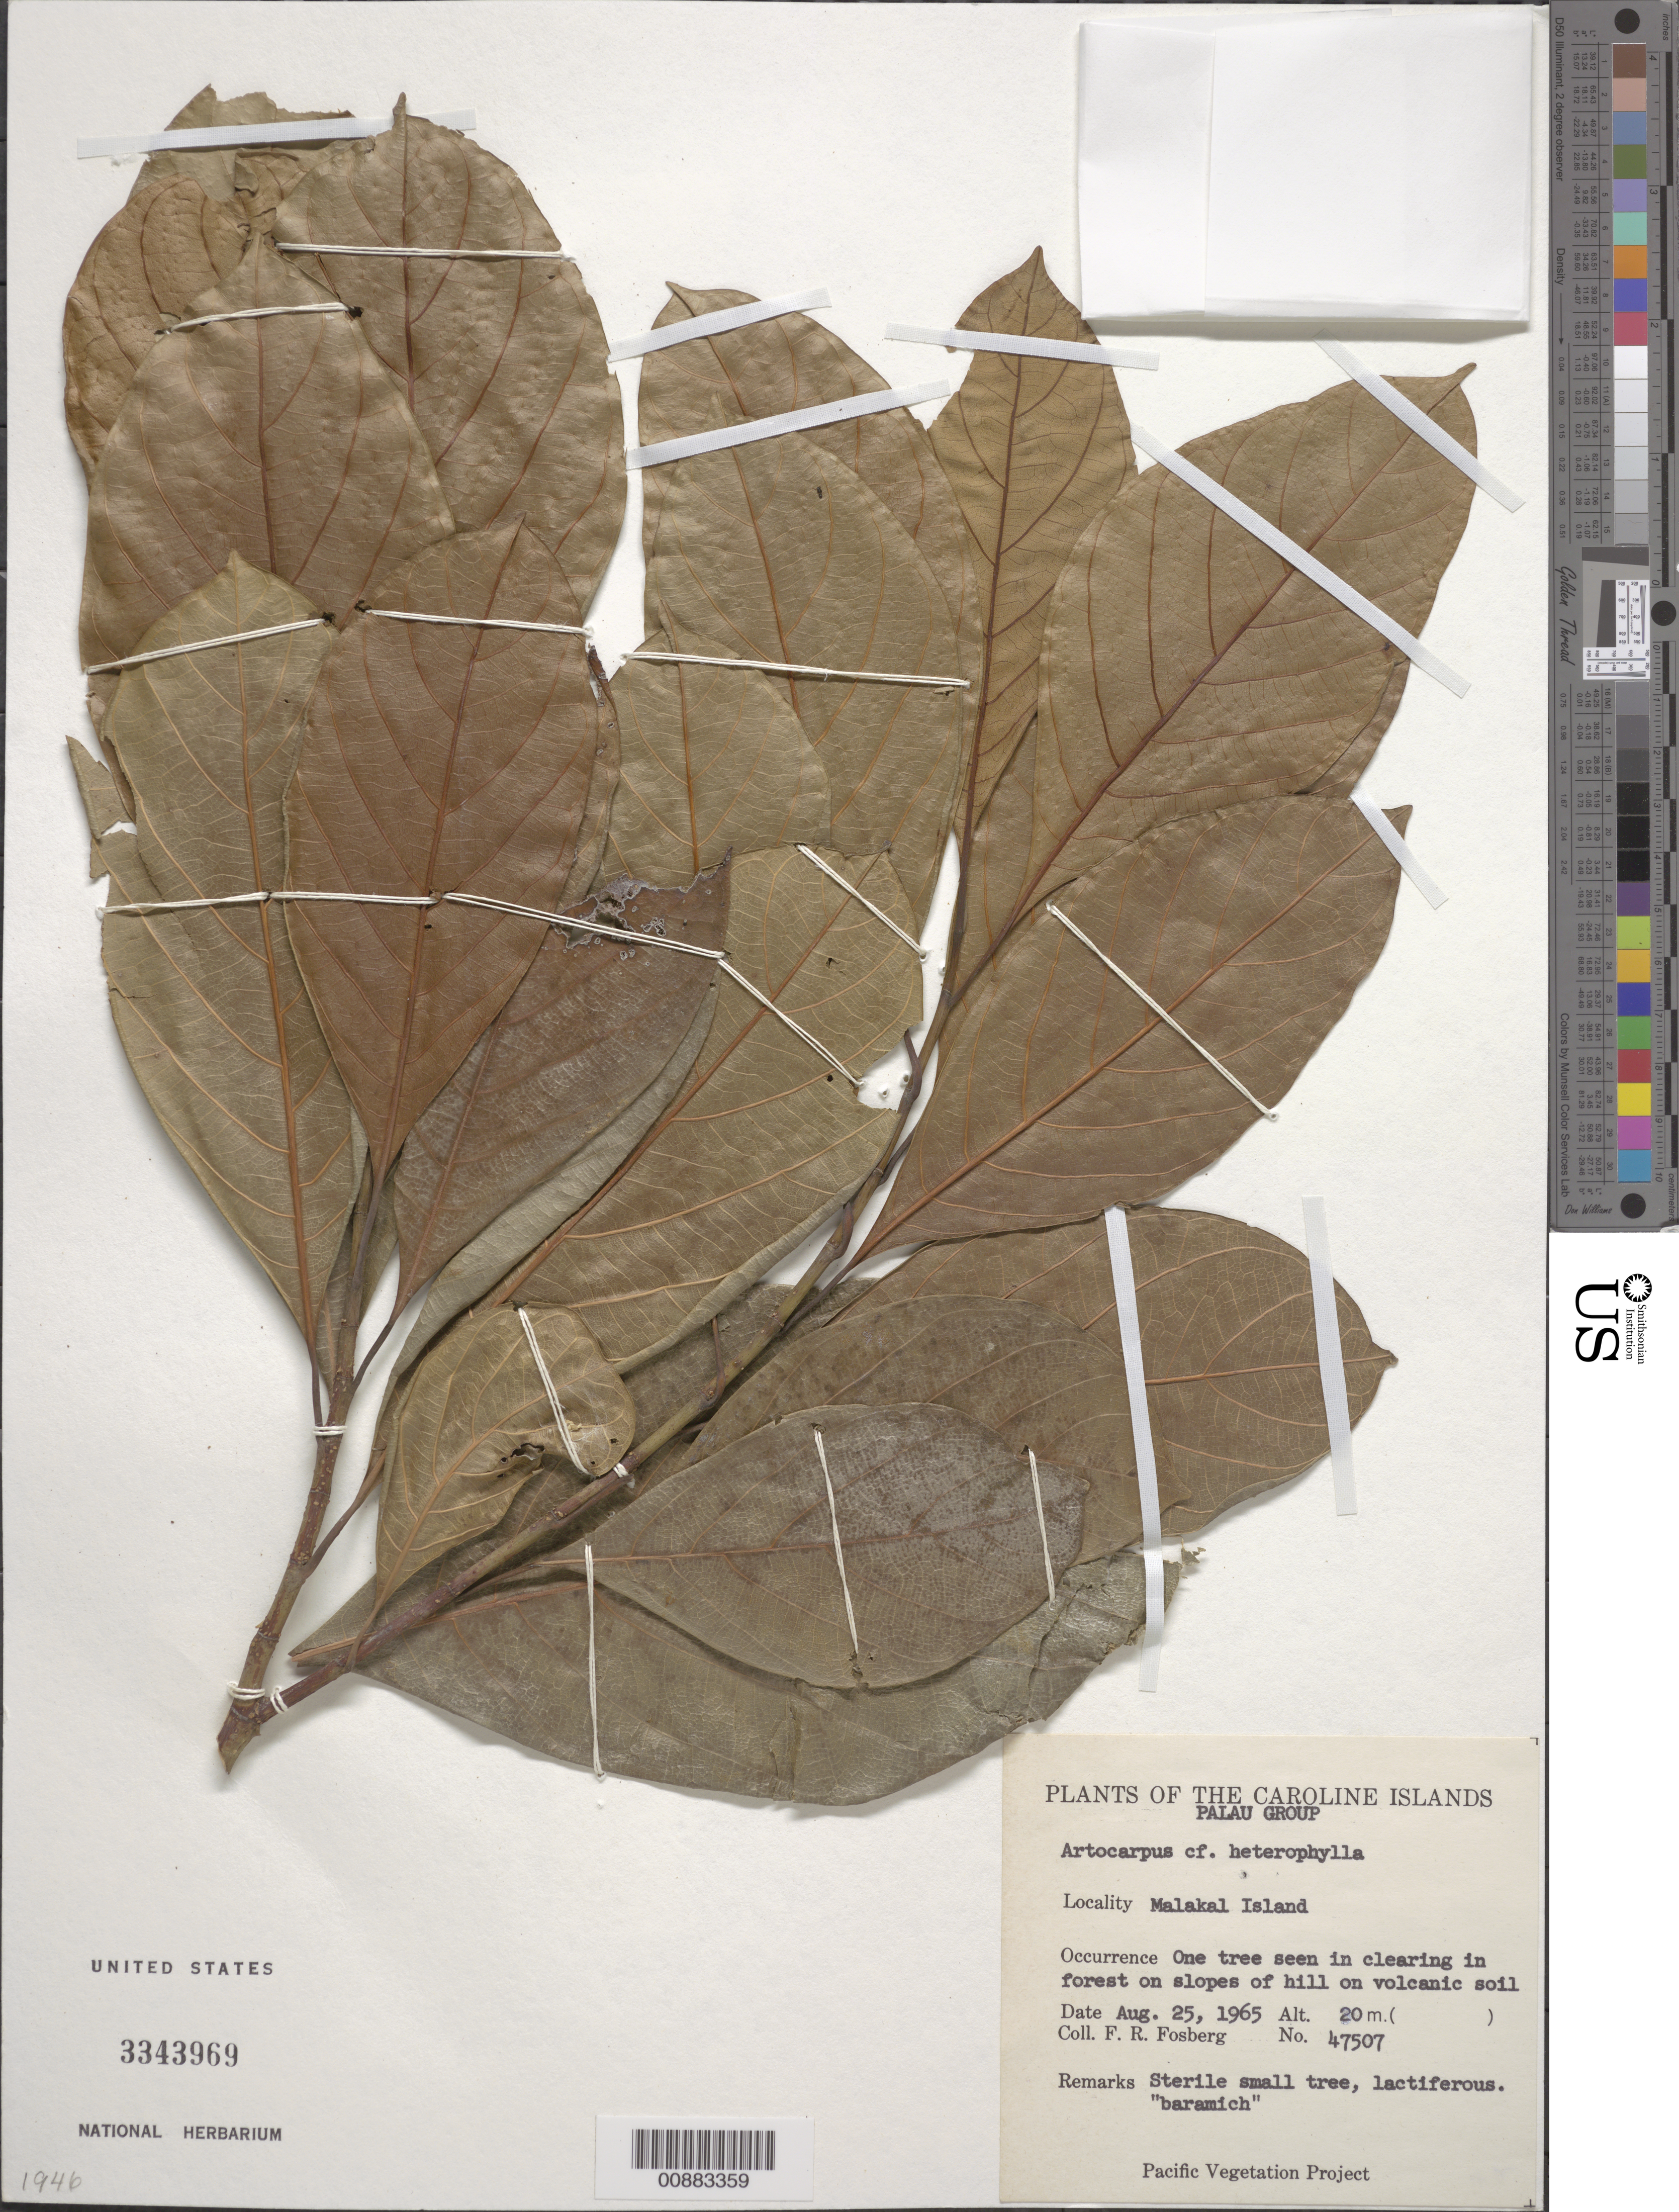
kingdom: Plantae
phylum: Tracheophyta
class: Magnoliopsida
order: Rosales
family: Moraceae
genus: Artocarpus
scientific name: Artocarpus heterophyllus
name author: Lam.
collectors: F. R. Fosberg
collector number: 47507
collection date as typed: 25 Aug 1965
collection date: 1965-08-25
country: Palau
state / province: Koror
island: Ngemelachel [Malakal]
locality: Malakal Island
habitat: One tree seen in clearing in forest on slopes of hill on volcanic soil.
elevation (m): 20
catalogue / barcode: US 3343969